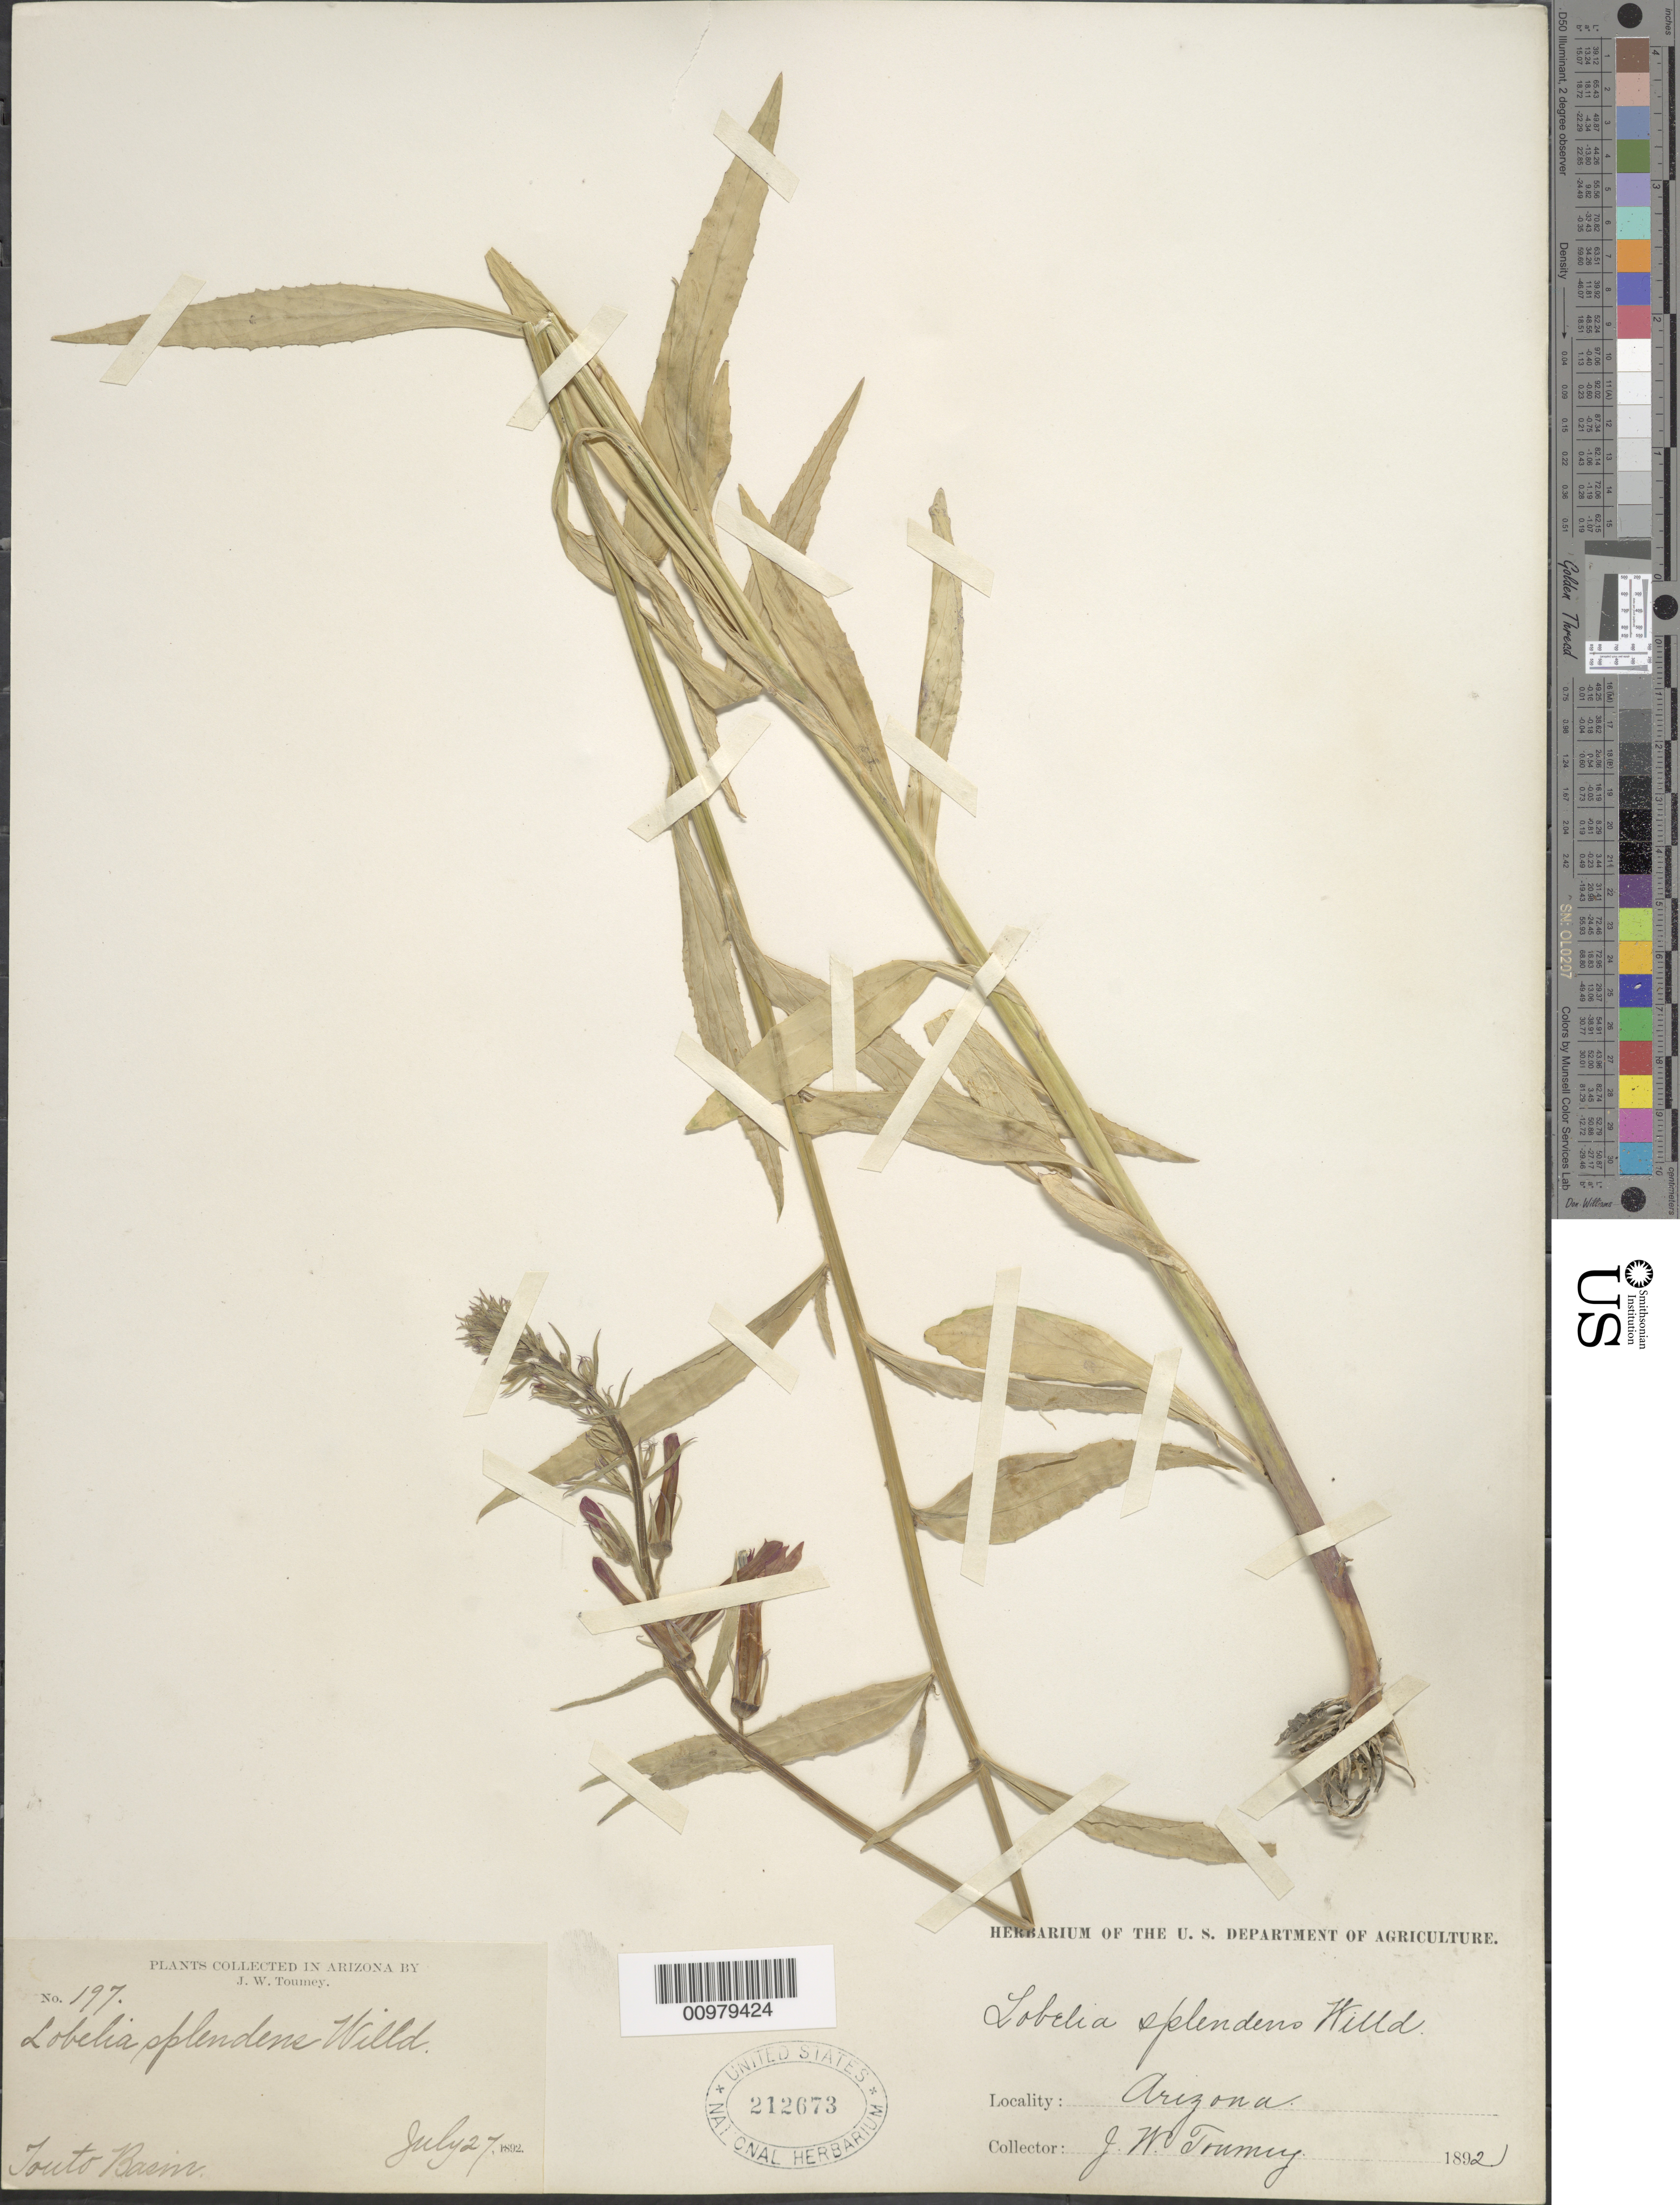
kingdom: Plantae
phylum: Tracheophyta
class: Magnoliopsida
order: Asterales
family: Campanulaceae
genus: Lobelia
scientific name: Lobelia cardinalis var. pseudosplendens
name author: McVaugh in Woodson & Schery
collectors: J. W. Toumey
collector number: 197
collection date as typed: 27 Jul 1892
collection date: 1892-07-27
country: United States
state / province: Arizona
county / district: Gila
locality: Touto Basin.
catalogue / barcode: US 212673